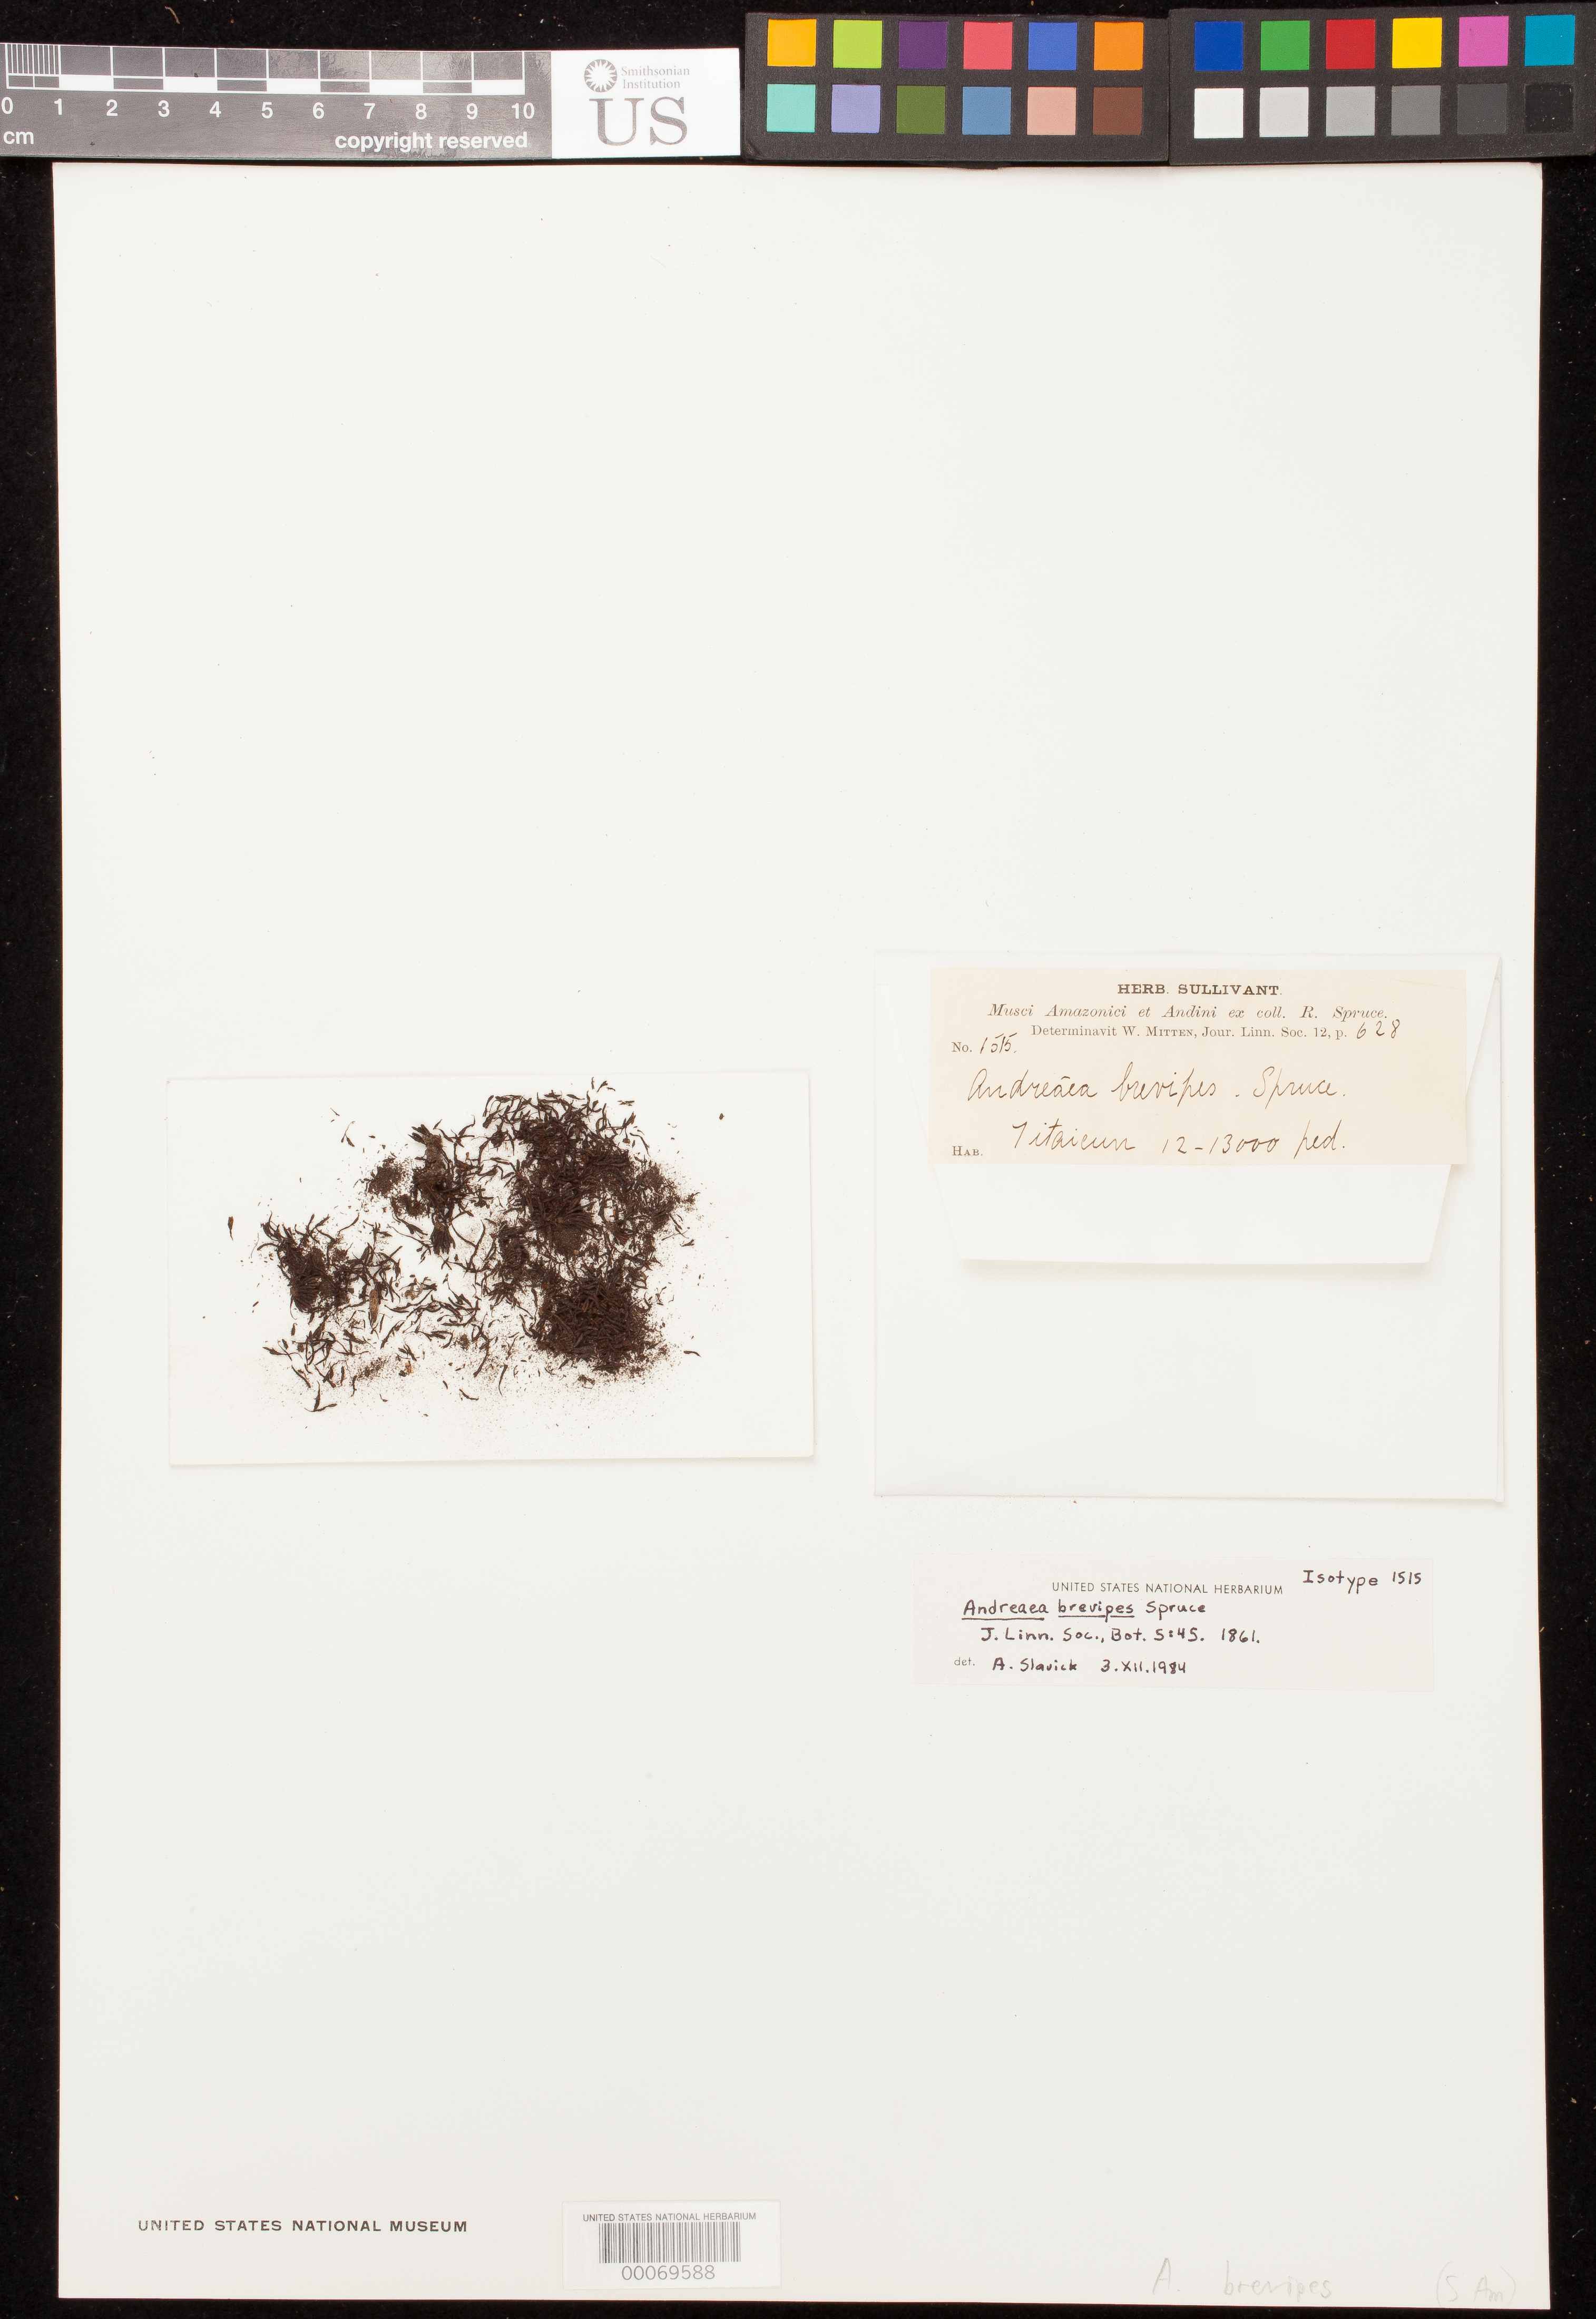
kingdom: Plantae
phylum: Bryophyta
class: Andreaeopsida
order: Andreaeales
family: Andreaeaceae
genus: Andreaea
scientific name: Andreaea brevipes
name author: Mitt.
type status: Isotype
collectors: R. Spruce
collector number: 1515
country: Peru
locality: Mt. Titaicún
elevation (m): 3658